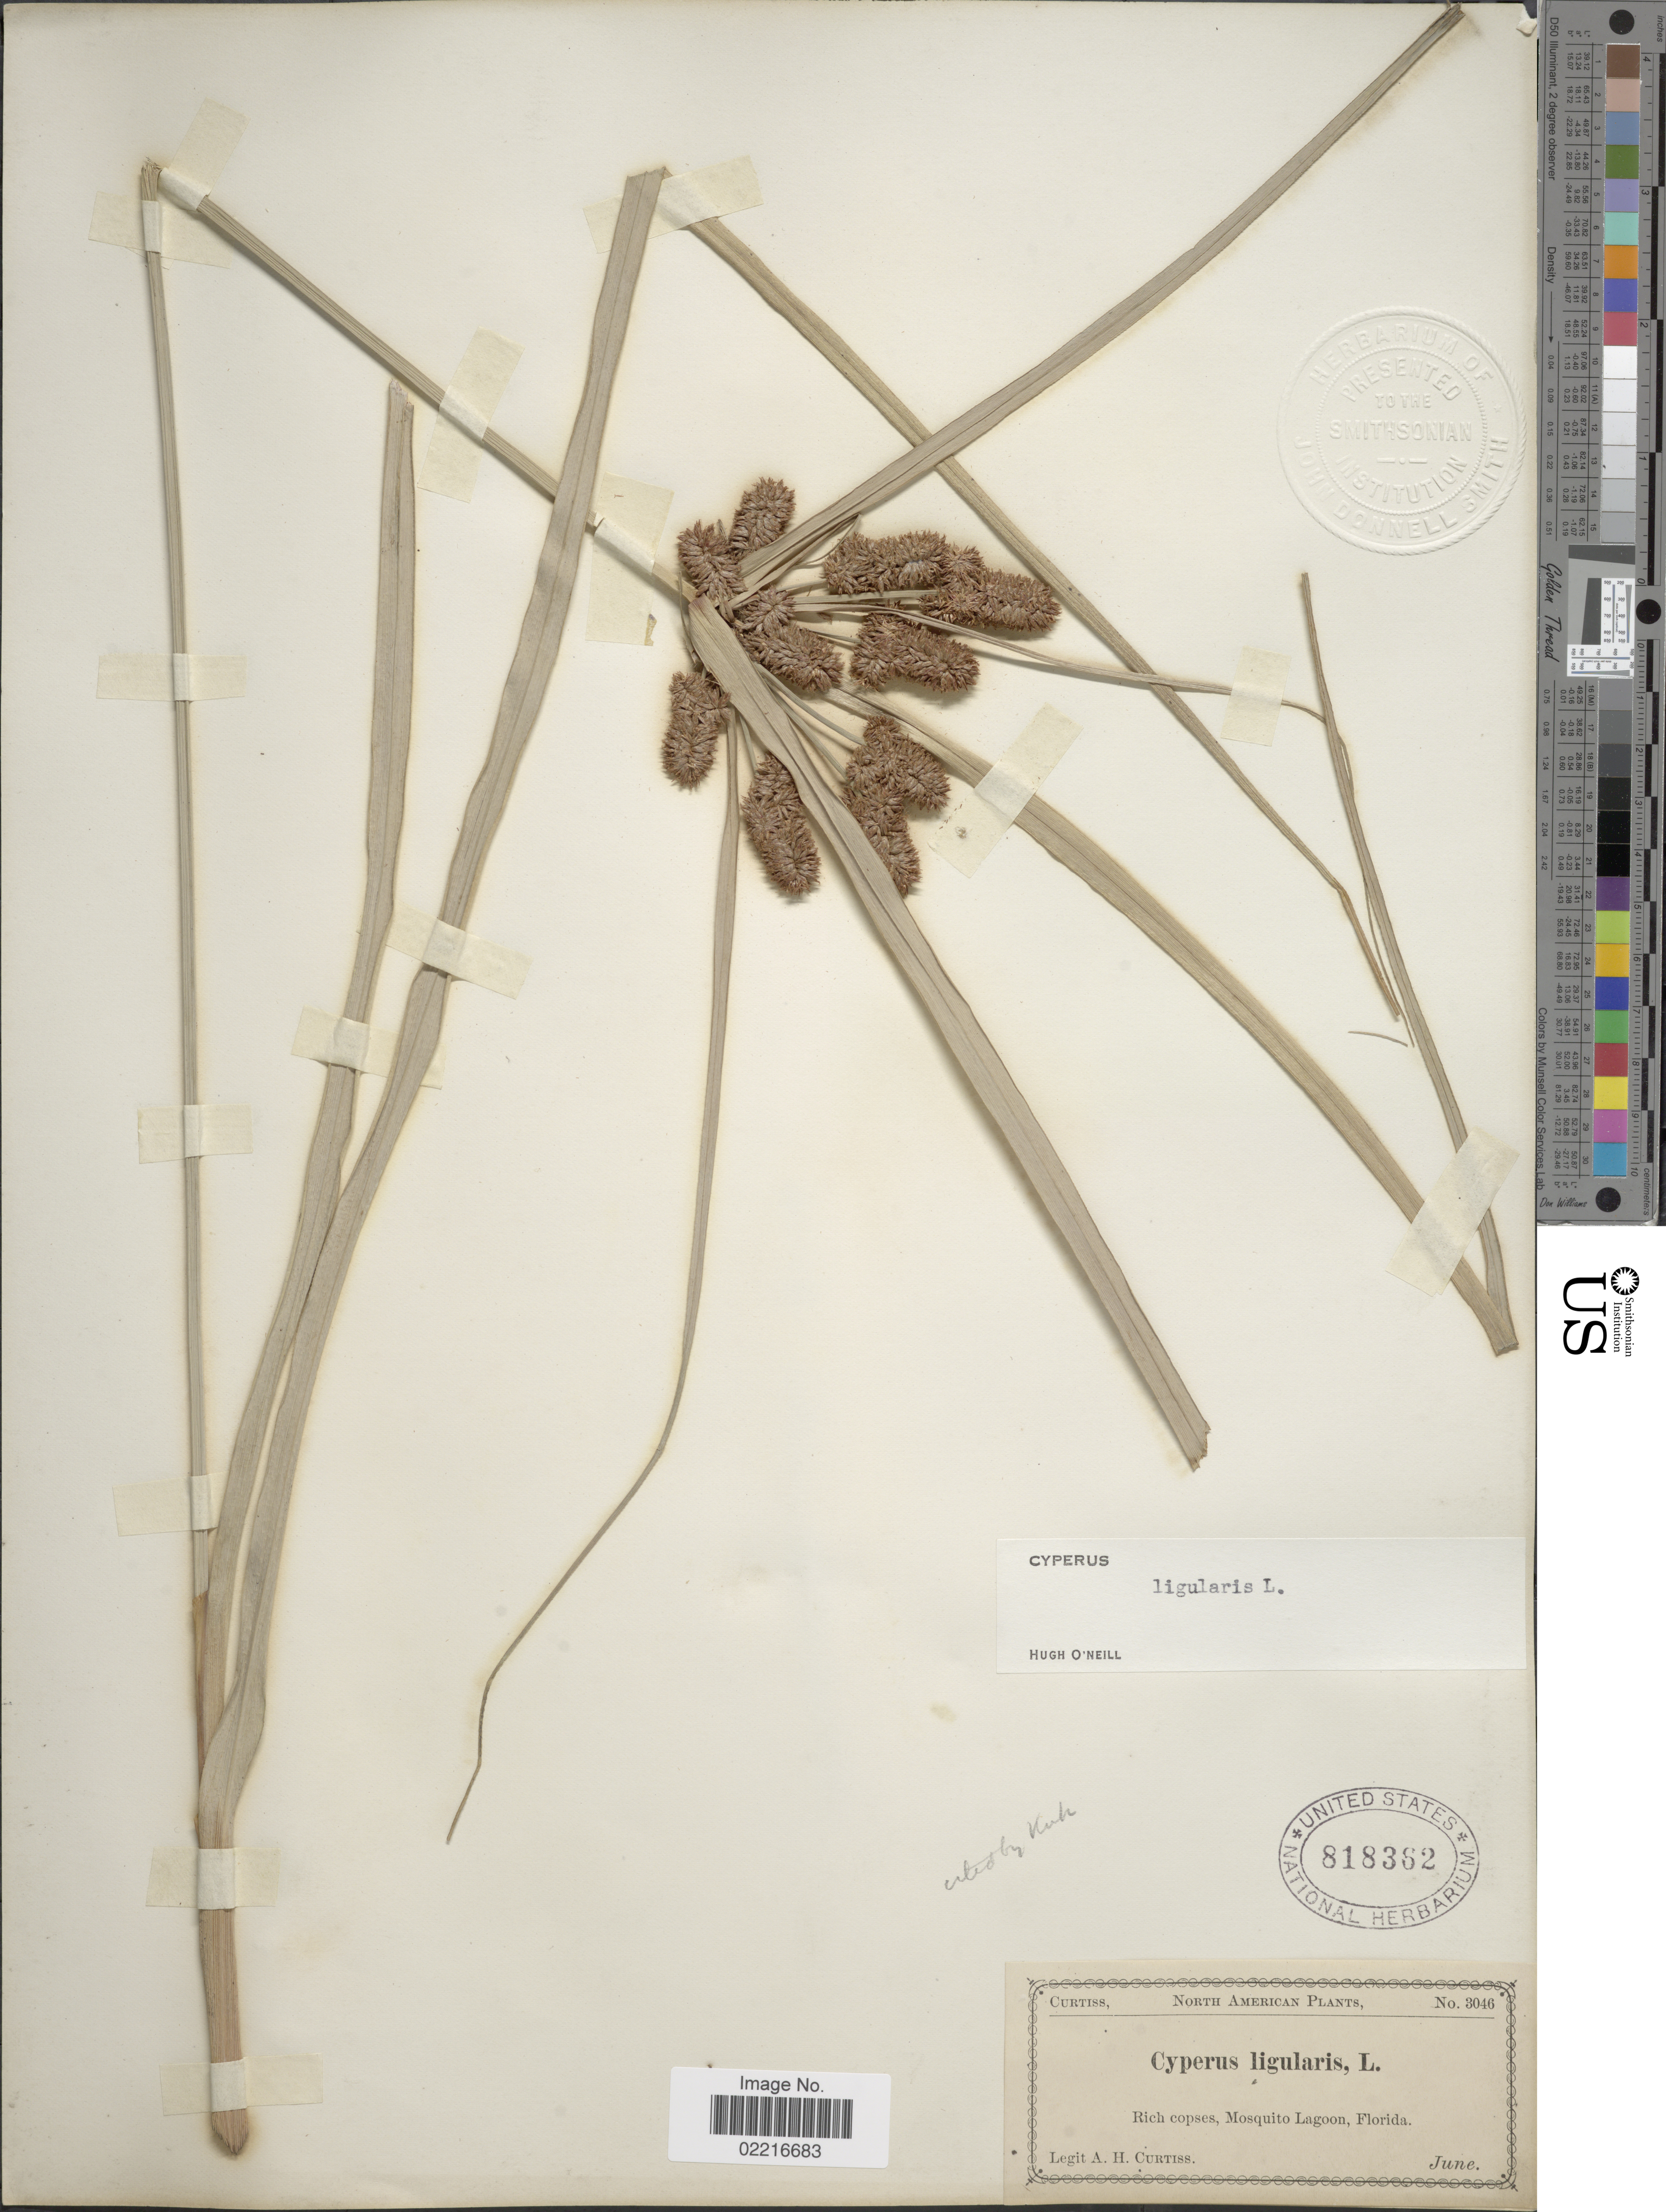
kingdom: Plantae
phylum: Tracheophyta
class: Liliopsida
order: Poales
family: Cyperaceae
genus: Cyperus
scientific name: Cyperus ligularis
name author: L.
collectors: A. H. Curtiss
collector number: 3046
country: United States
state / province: Florida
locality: Rich copses, Mosquito Lagoon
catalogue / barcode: US 818362